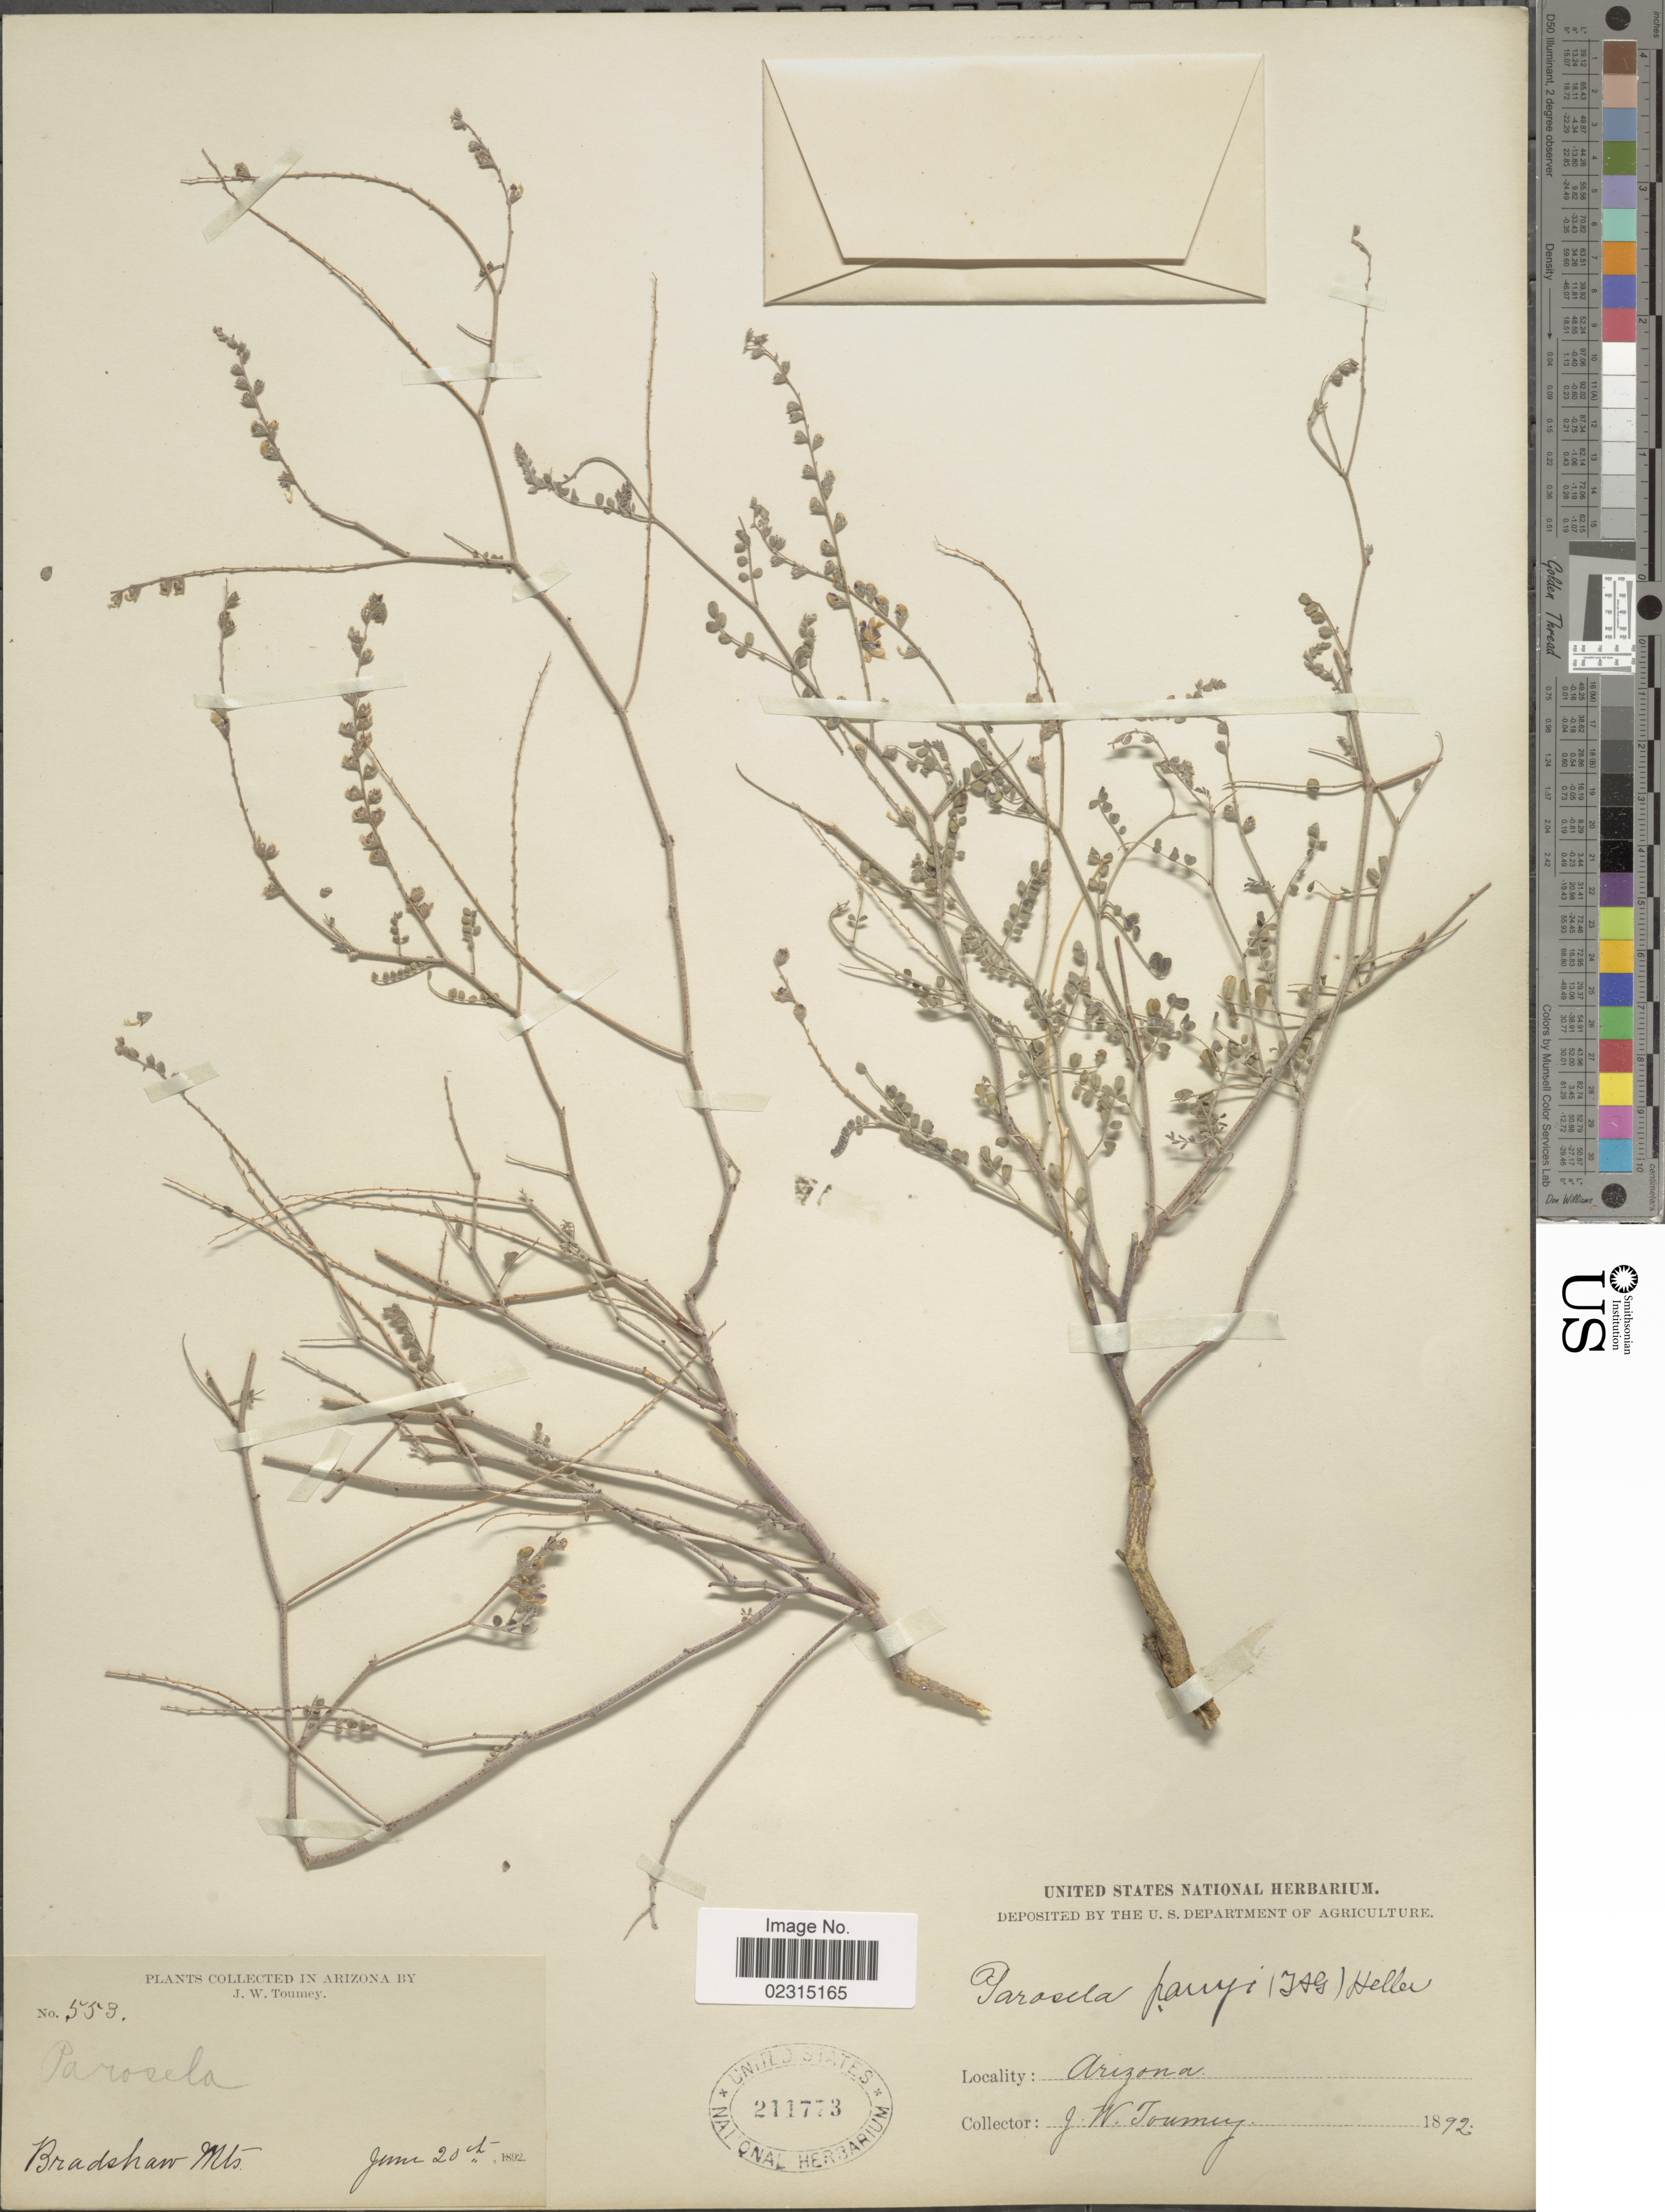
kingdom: Plantae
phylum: Tracheophyta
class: Magnoliopsida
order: Fabales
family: Fabaceae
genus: Marina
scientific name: Marina parryi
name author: (Torr. & A. Gray) Barneby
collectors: J. W. Toumey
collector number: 553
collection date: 1892-06-20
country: United States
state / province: Arizona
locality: Bradshaw Mts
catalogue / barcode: US 211773